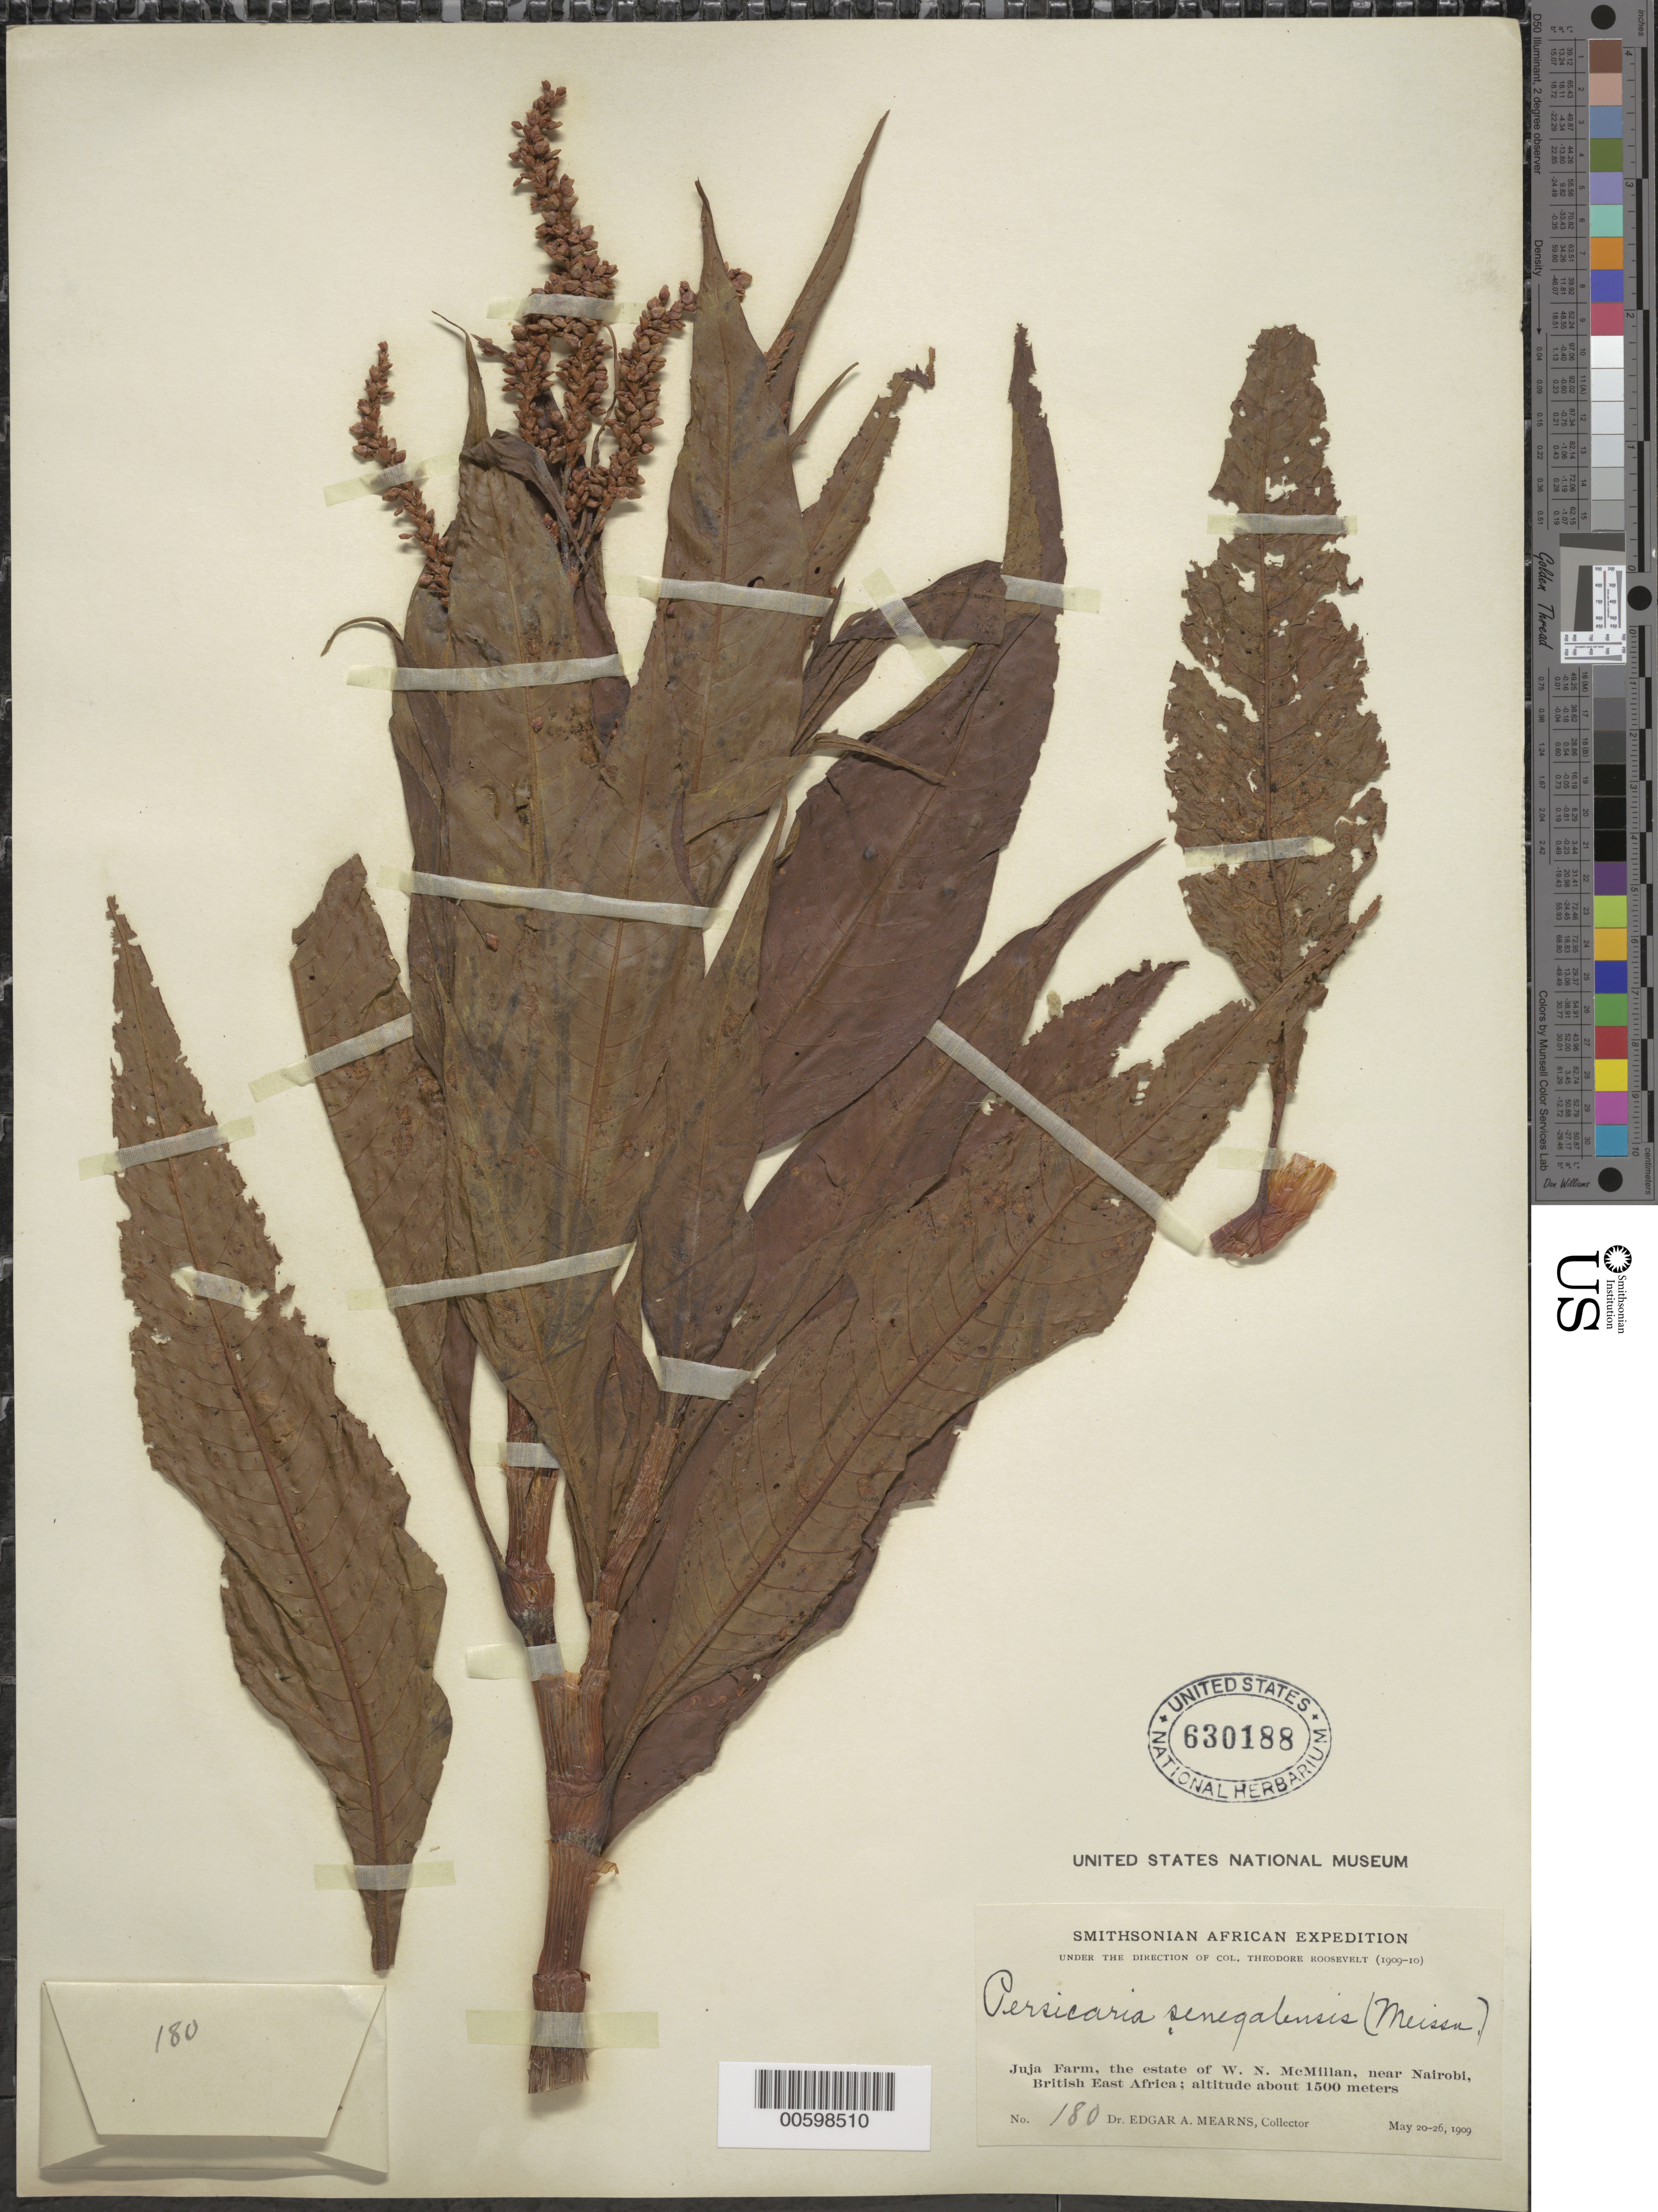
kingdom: Plantae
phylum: Tracheophyta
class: Magnoliopsida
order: Caryophyllales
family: Polygonaceae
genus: Persicaria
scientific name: Persicaria senegalensis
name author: Meisn.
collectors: E. A. Mearns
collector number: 180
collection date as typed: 20 Jul 1909 to 26 Jul 1909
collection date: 1909-07-20/1909-07-26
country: Kenya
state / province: Nairobi Area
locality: Juja Farm, the Estate of W.N. McMillan, near Nairobi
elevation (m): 1500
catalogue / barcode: US 630188